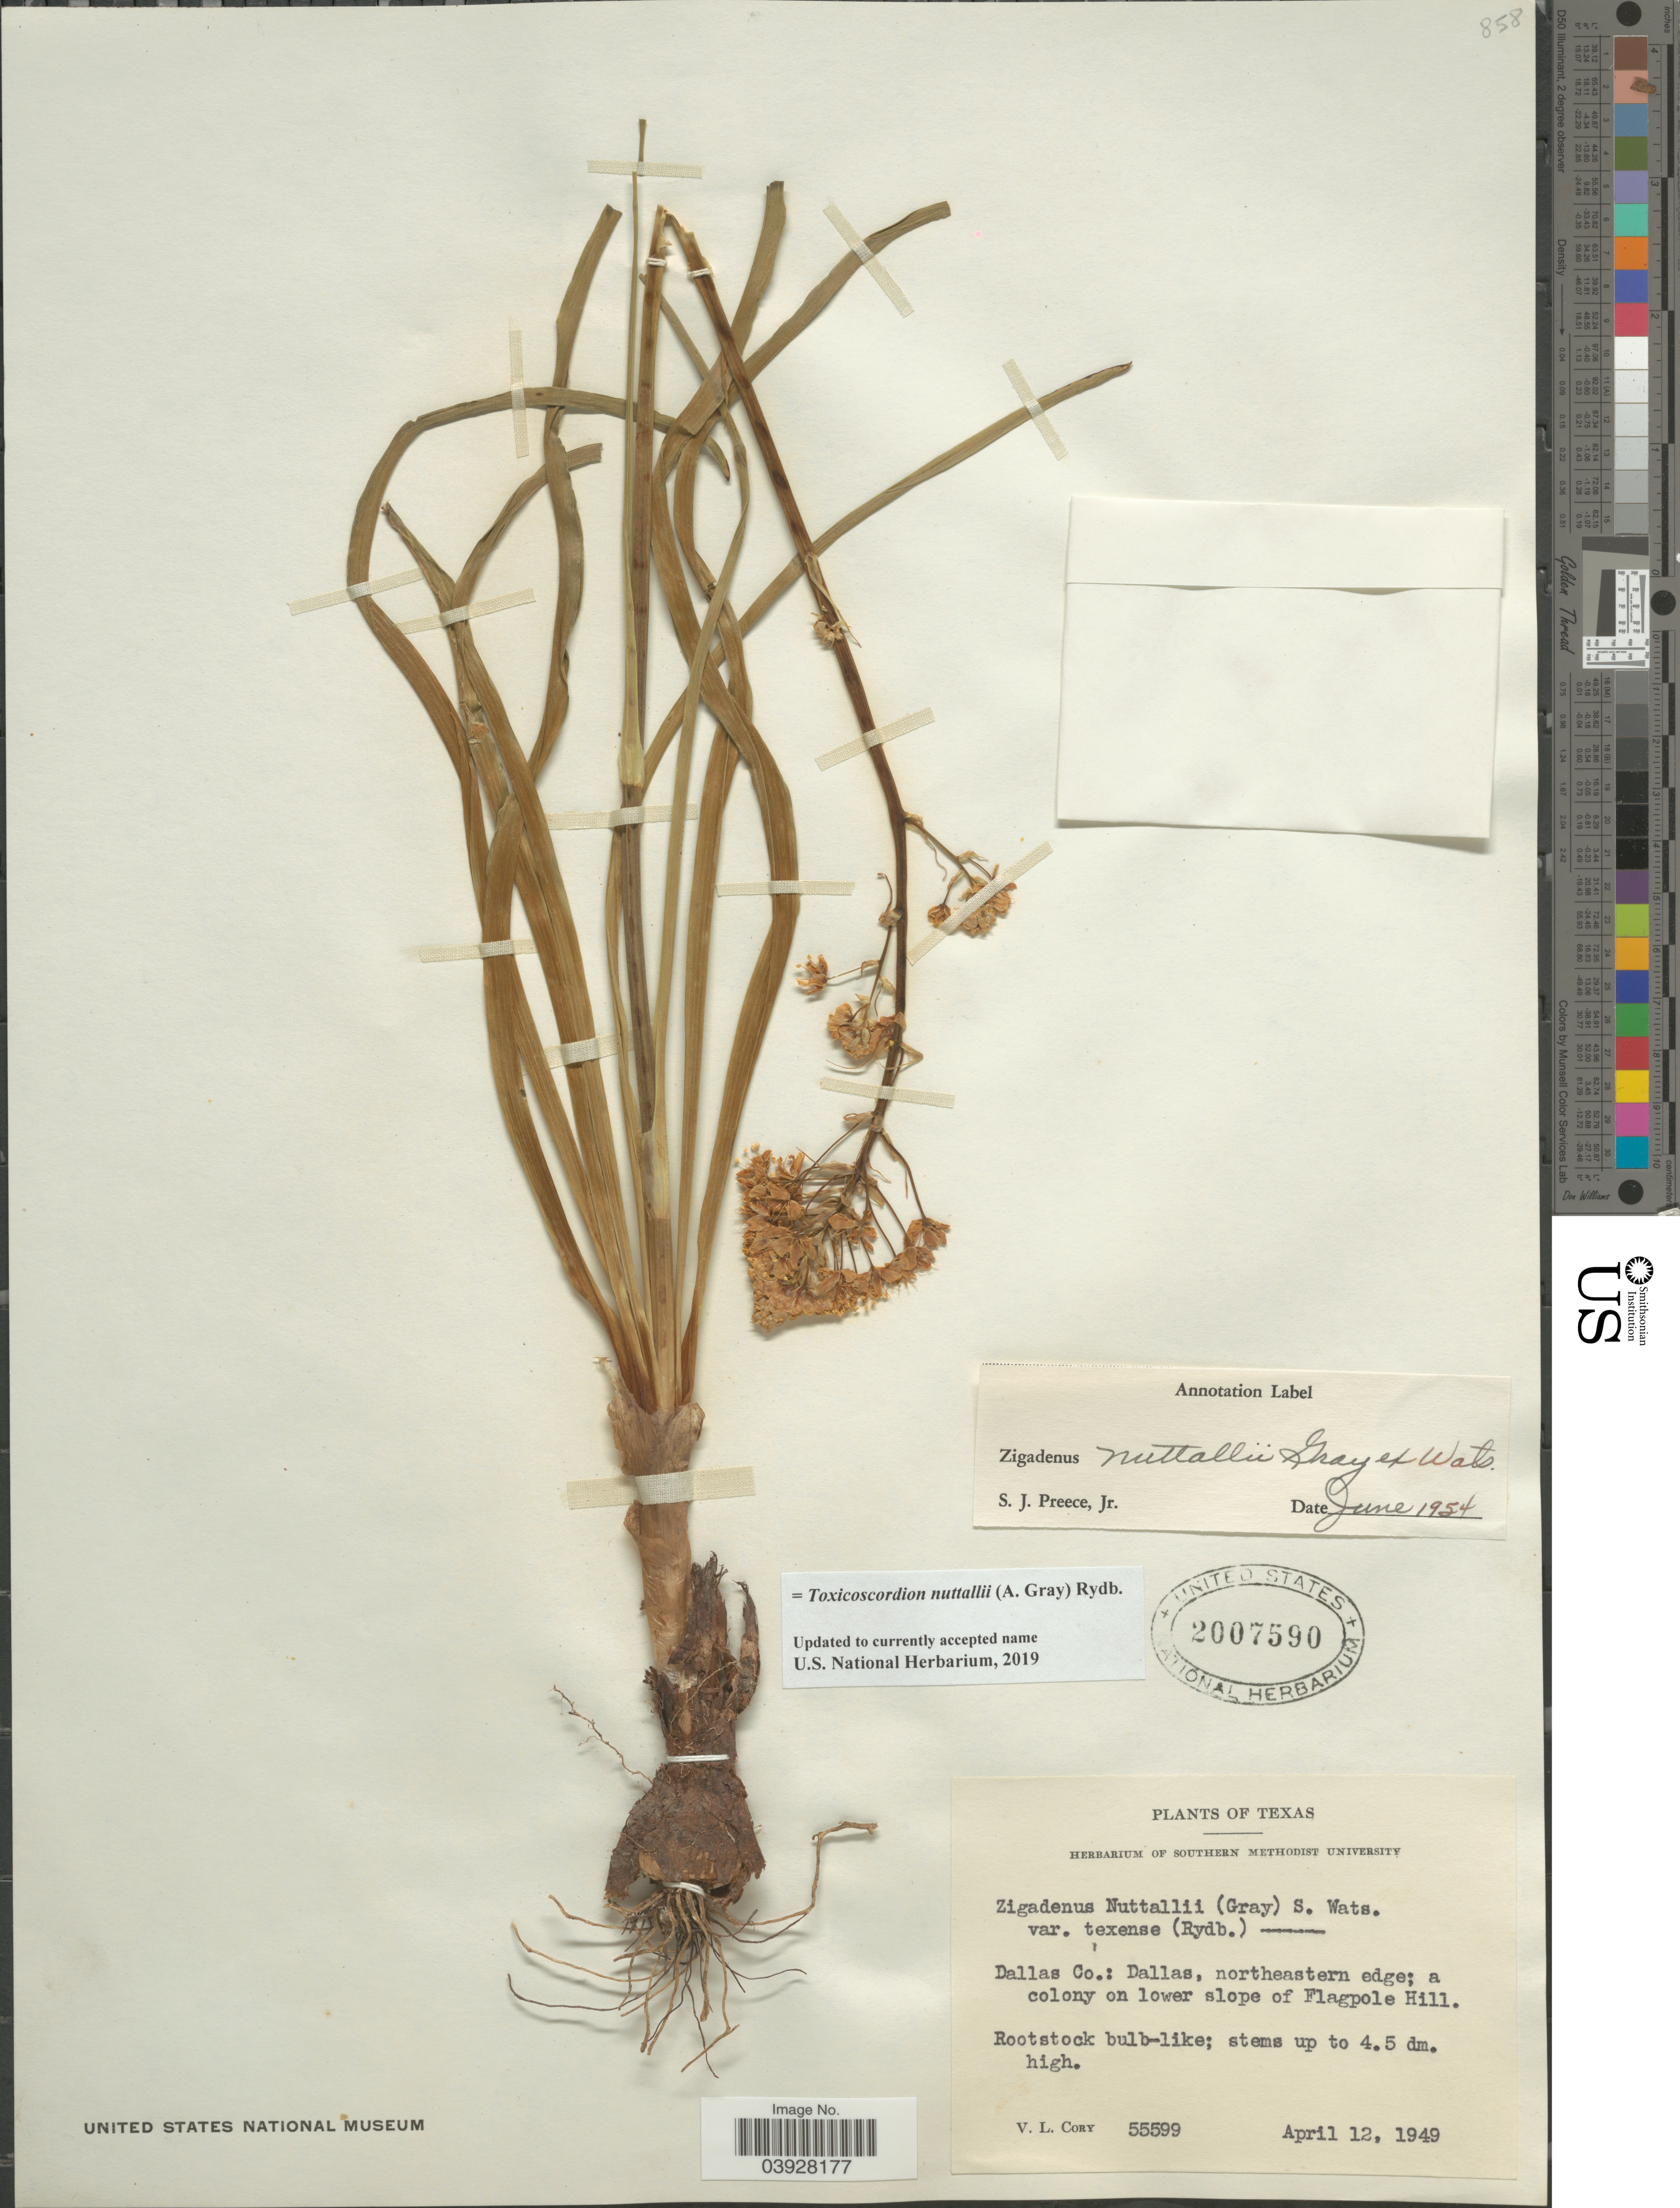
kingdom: Plantae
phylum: Tracheophyta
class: Liliopsida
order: Liliales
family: Melanthiaceae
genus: Toxicoscordion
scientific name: Toxicoscordion nuttallii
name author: (A. Gray) Rydb.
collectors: V. Cory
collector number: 55599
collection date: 1949-04-12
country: United States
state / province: Texas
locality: Dallas Co.: Dallas, northeastern edge; a colony on lower slope of Flagpole Hill.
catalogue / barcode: US 2007590